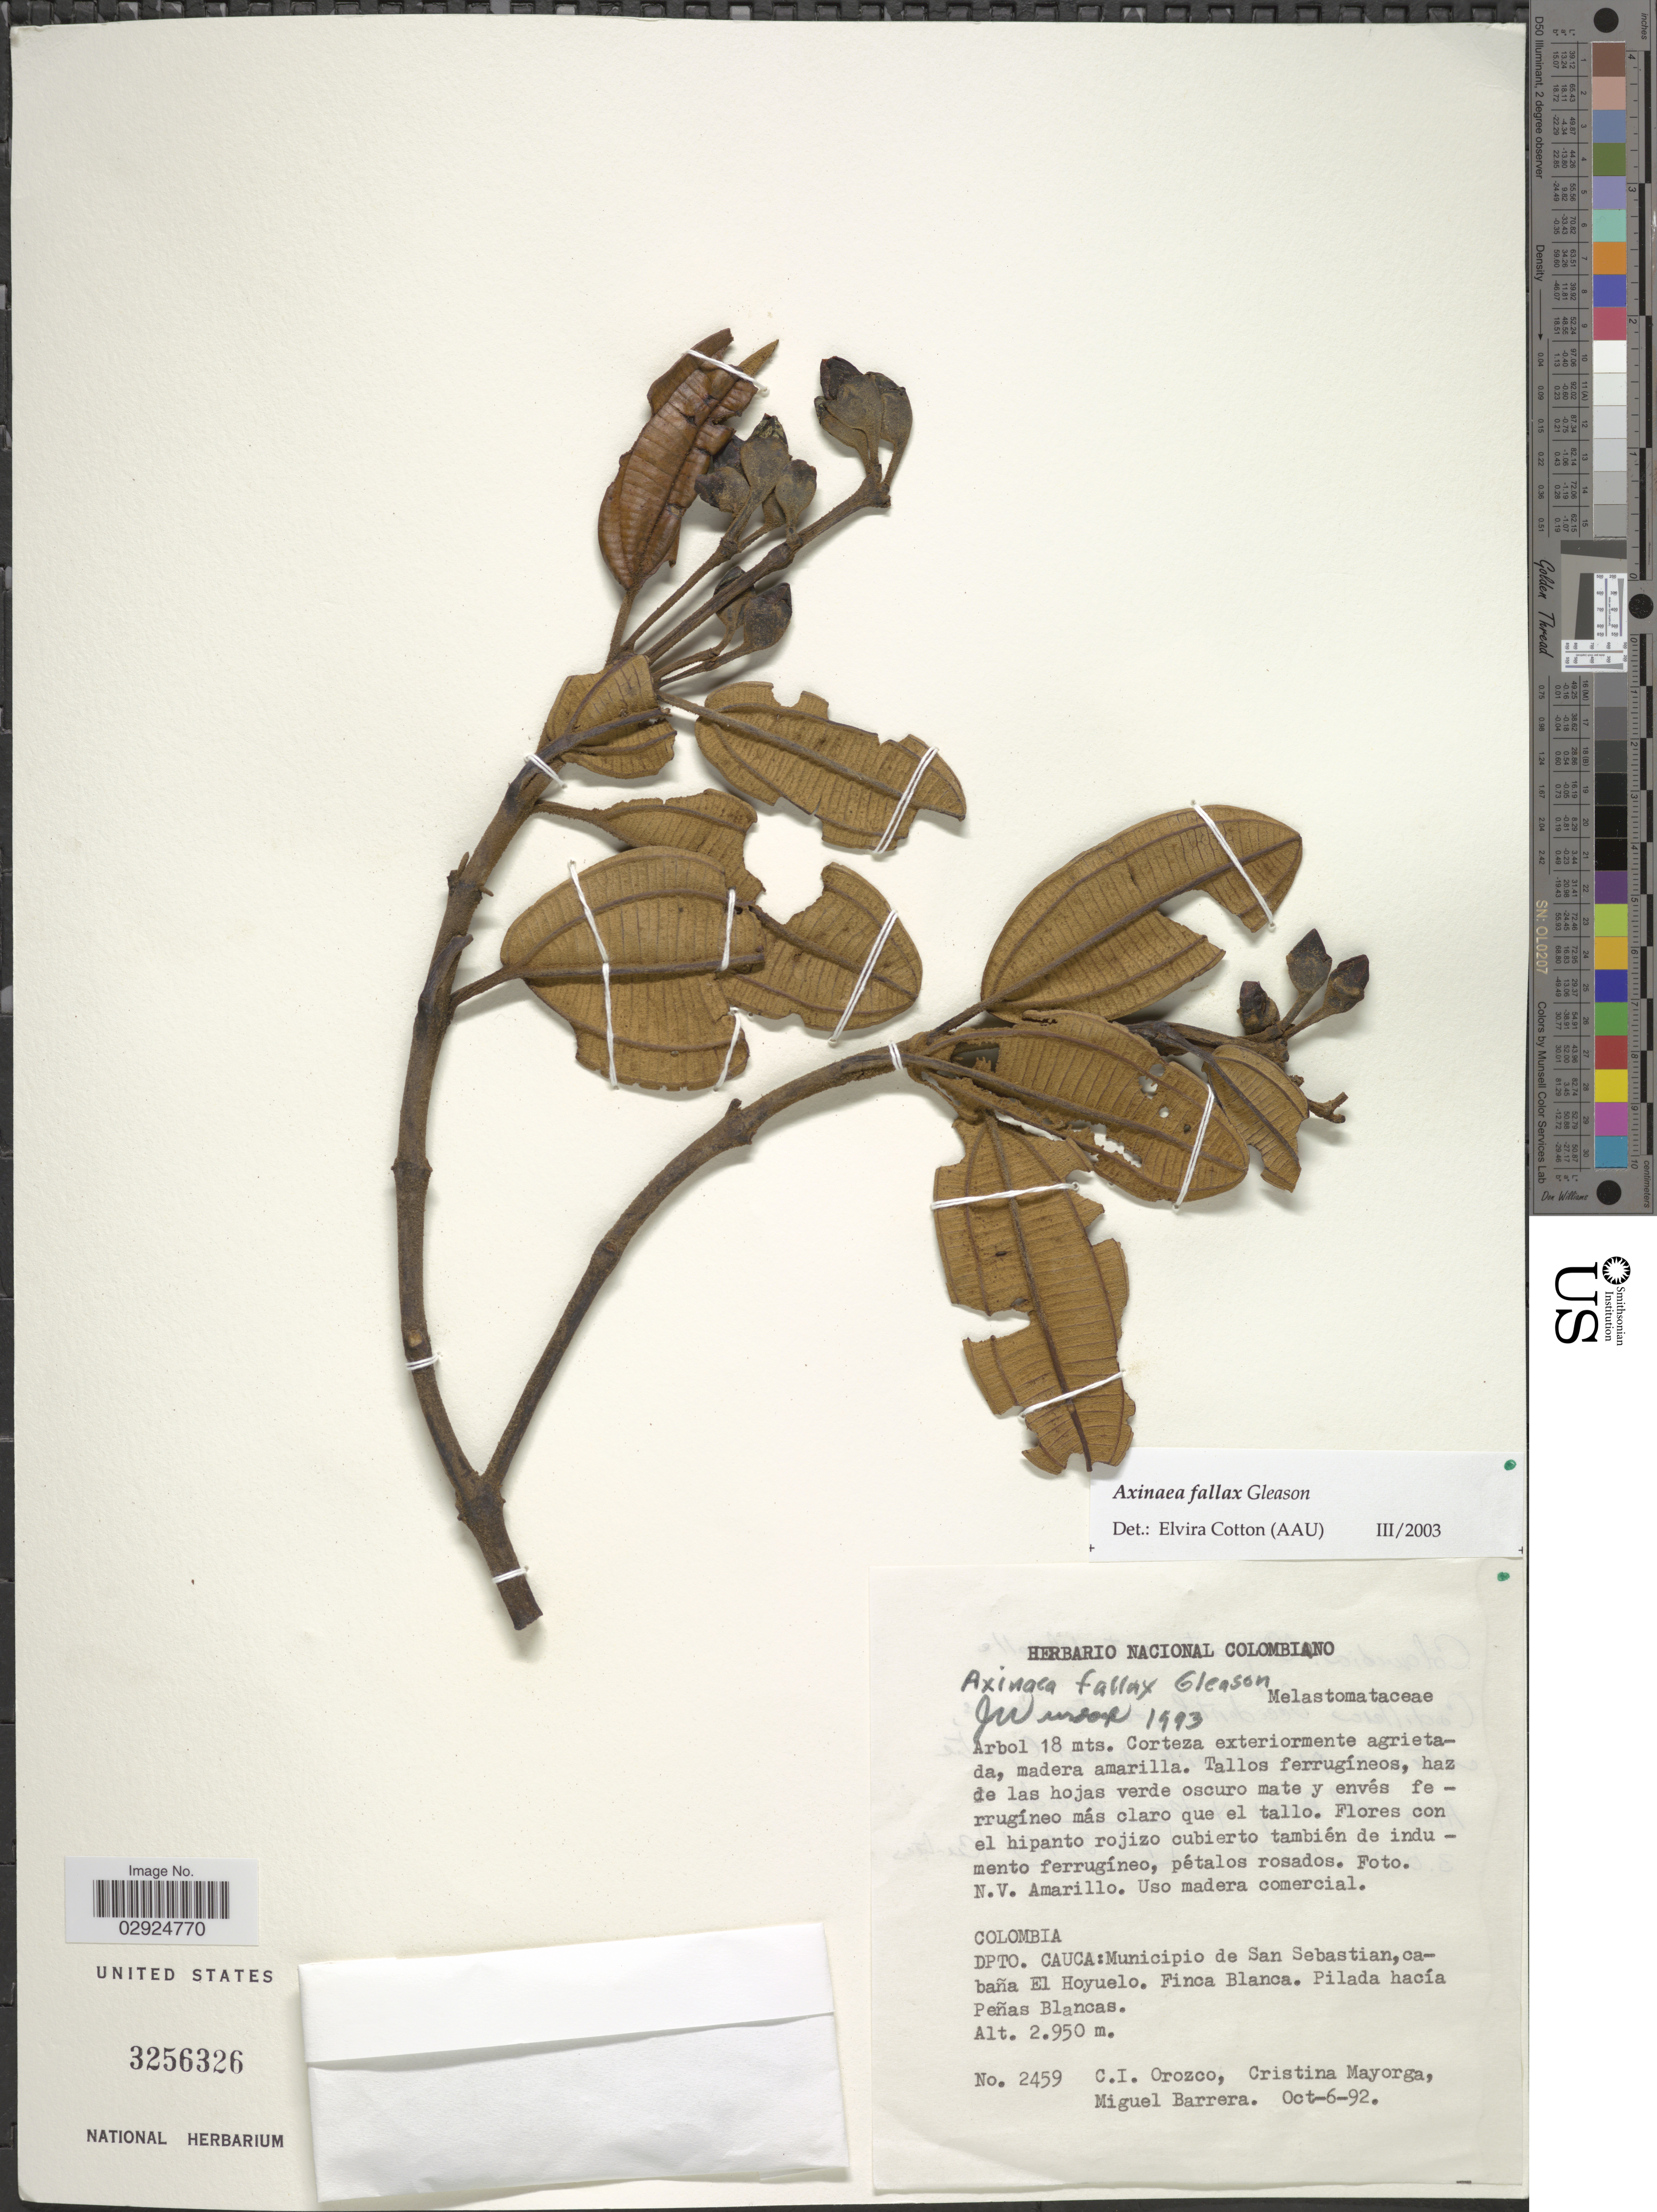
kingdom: Plantae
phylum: Tracheophyta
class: Magnoliopsida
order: Myrtales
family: Melastomataceae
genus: Axinaea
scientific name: Axinaea fallax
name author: Gleason in Cuatrec.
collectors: C. I. Orozco, C. Mayorga & M. Barrera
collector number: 2459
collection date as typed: Transcribed d/m/y: 6/10/92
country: Colombia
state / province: Cauca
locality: Dpto. Cauca: Municipio de San Sebastian, cabaña El Hoyuelo. Finca Blanca. Pilada hacía Peñas Blancas.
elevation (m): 2950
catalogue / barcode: US 3256326